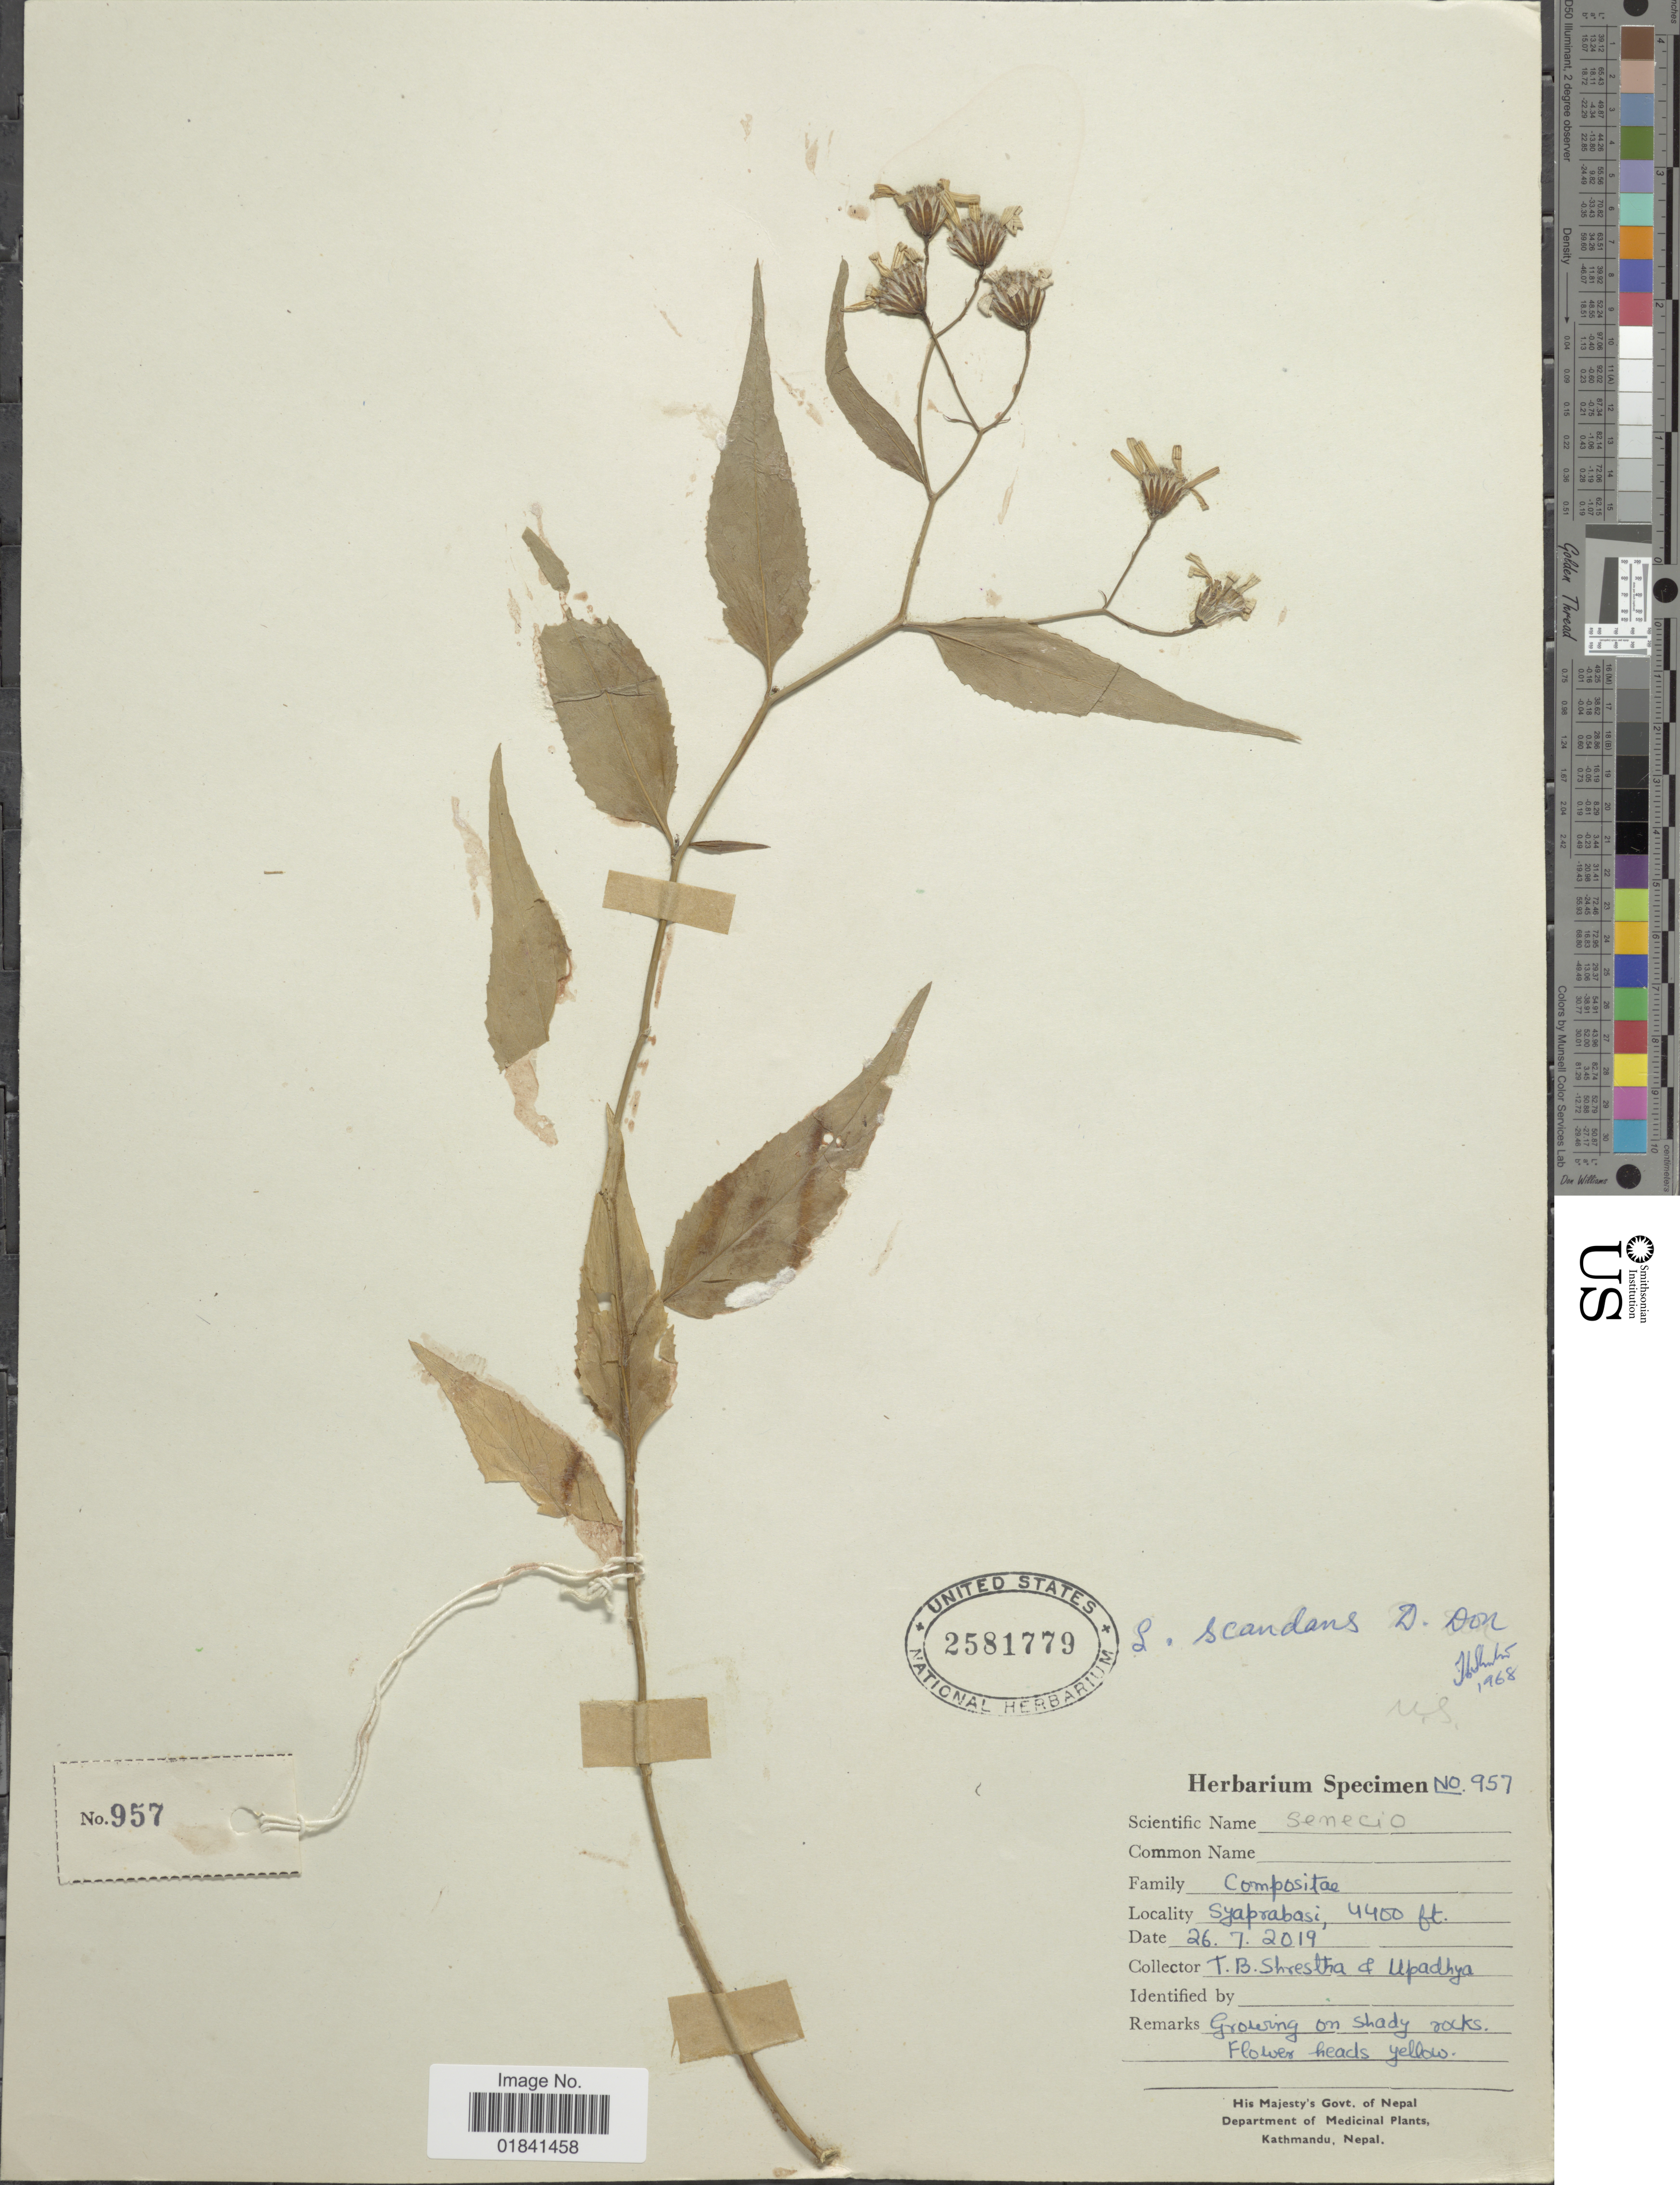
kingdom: Plantae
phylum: Tracheophyta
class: Magnoliopsida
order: Asterales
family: Asteraceae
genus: Senecio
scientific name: Senecio scandens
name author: Buch.-Ham. ex D. Don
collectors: T. B. Shrestha & Upadhyay, --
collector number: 957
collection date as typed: Transcribed d/m/y: 26/7/2019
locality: Syaprabasi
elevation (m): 1341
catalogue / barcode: US 2581779